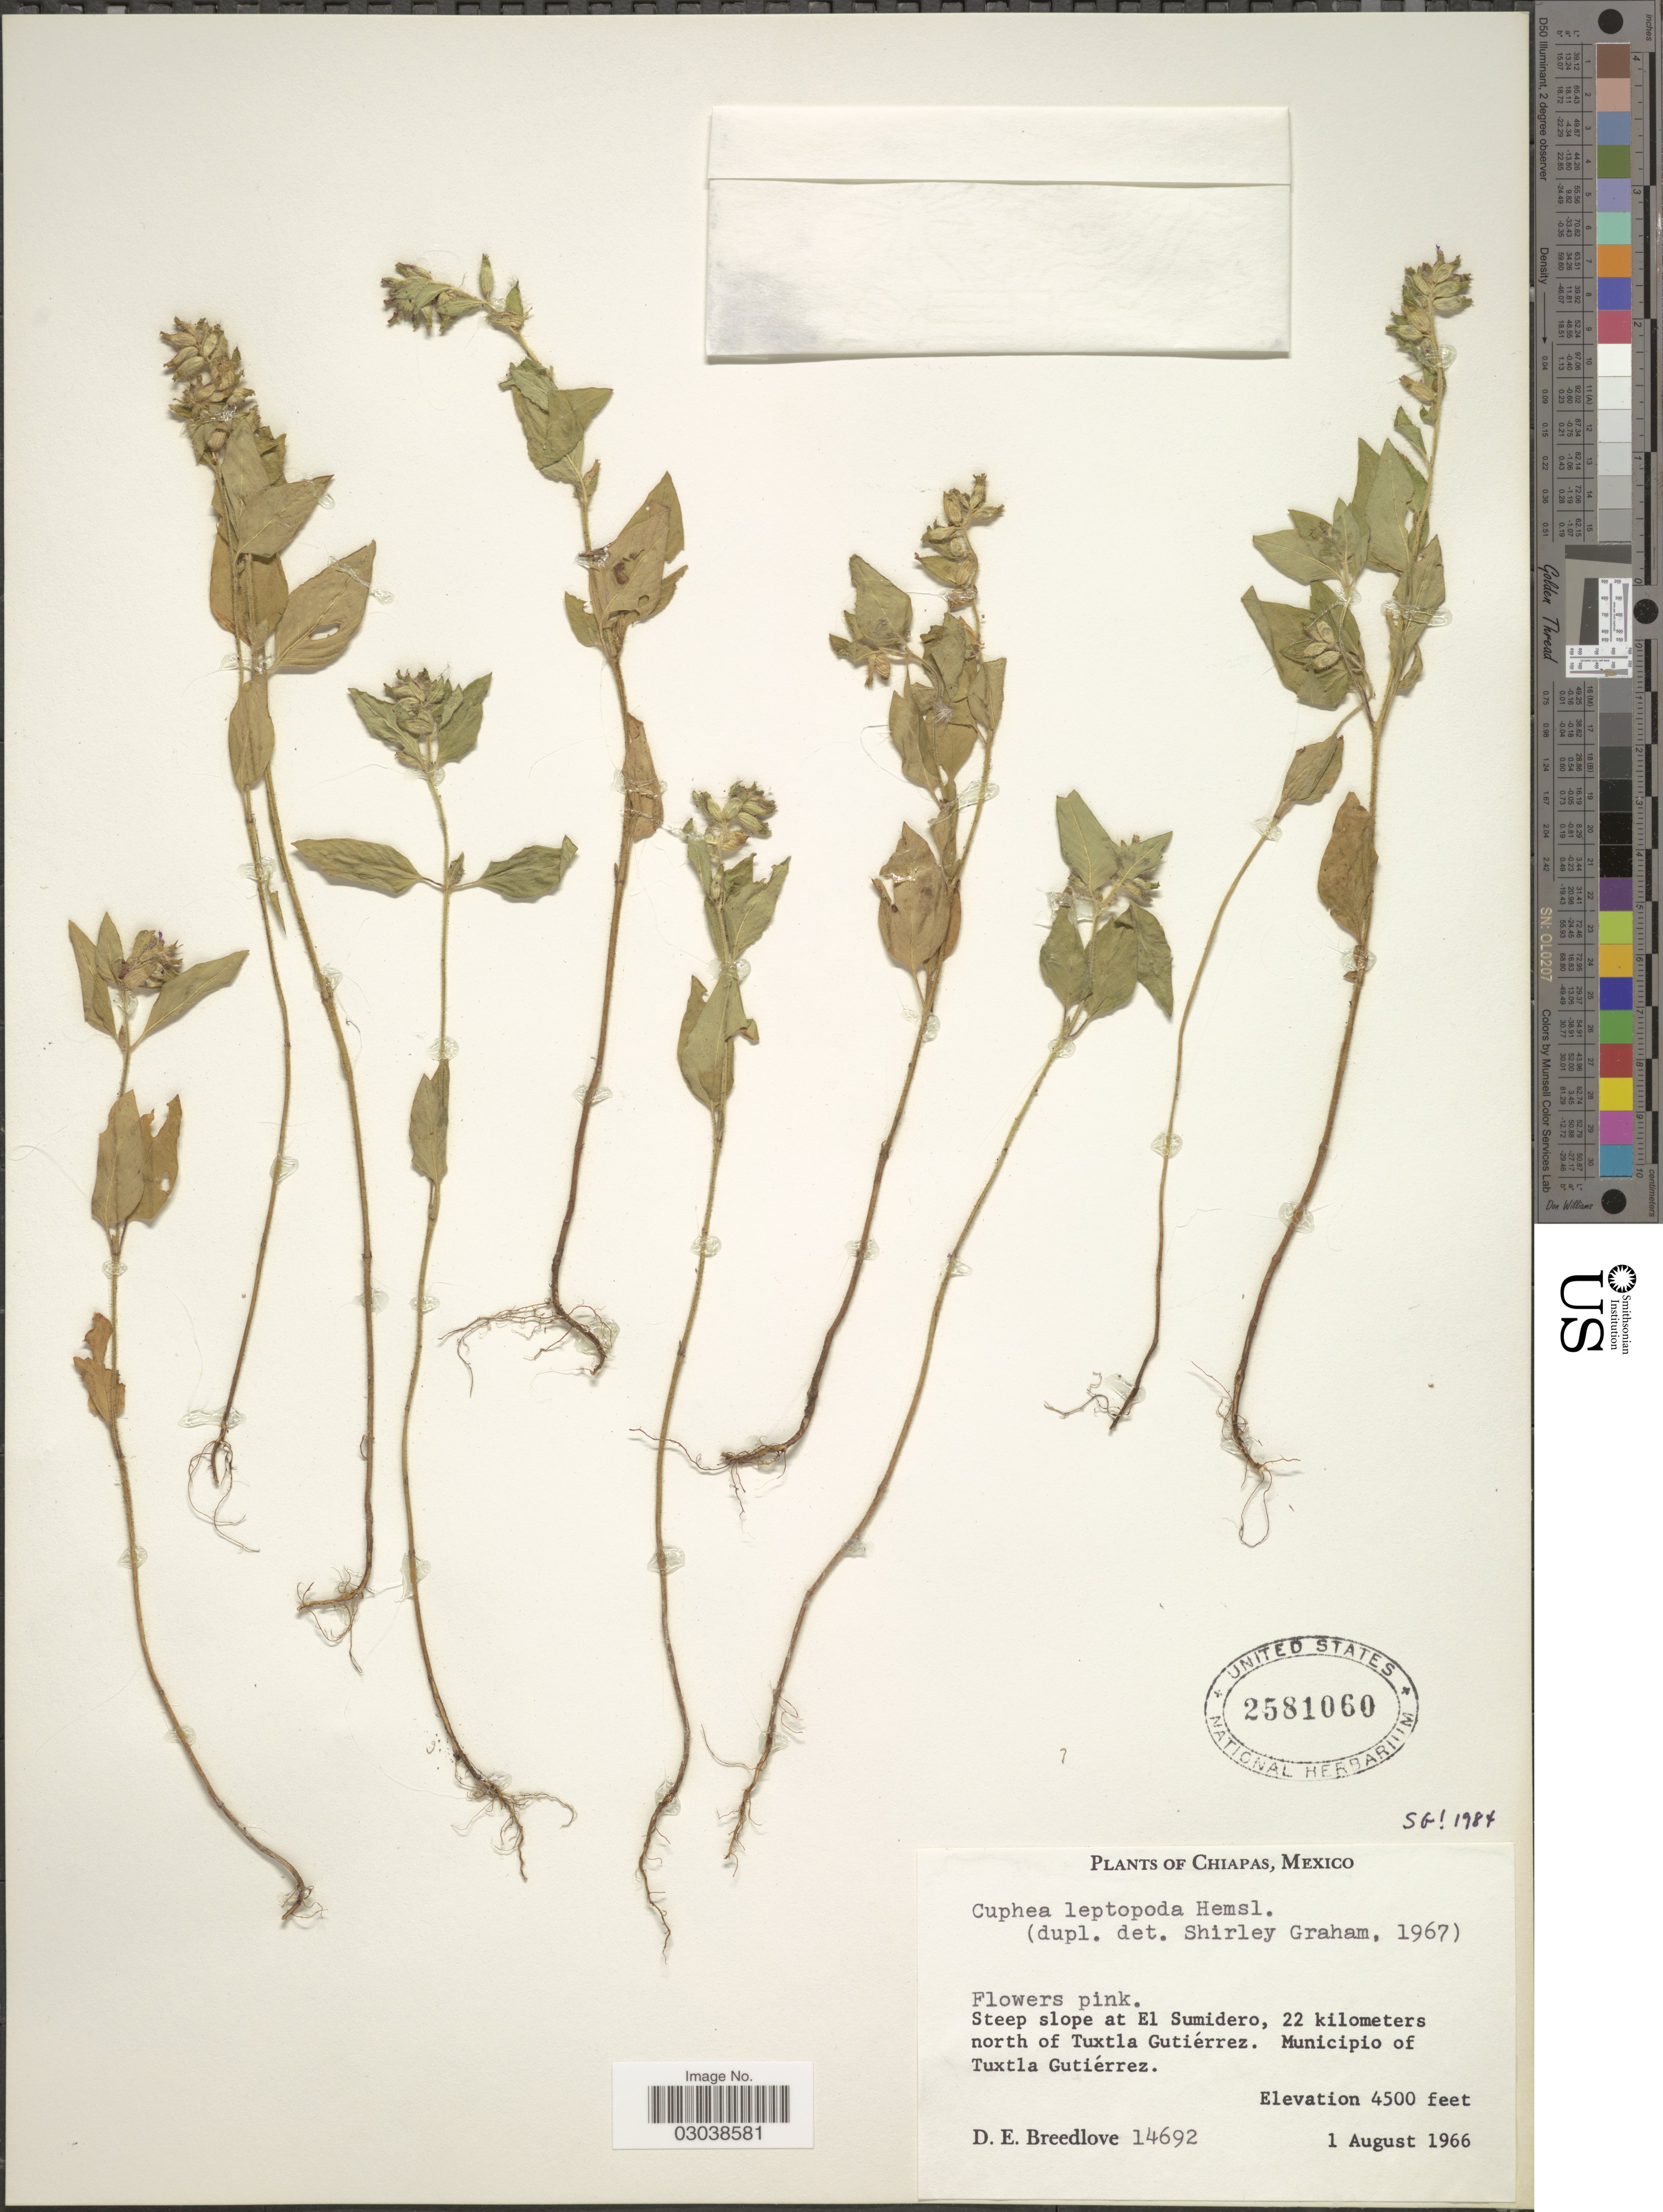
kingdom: Plantae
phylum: Tracheophyta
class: Magnoliopsida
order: Myrtales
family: Lythraceae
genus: Cuphea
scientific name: Cuphea leptopoda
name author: Hemsl.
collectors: D. E. Breedlove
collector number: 14692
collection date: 1966-08-01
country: Mexico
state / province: Chiapas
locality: Steepo slope at El Sumidero, 22 kilometers north of Tuxtla Gutiérrez, Municipio of Tuxtla Gutiérrez.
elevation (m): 1372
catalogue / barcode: US 2581060